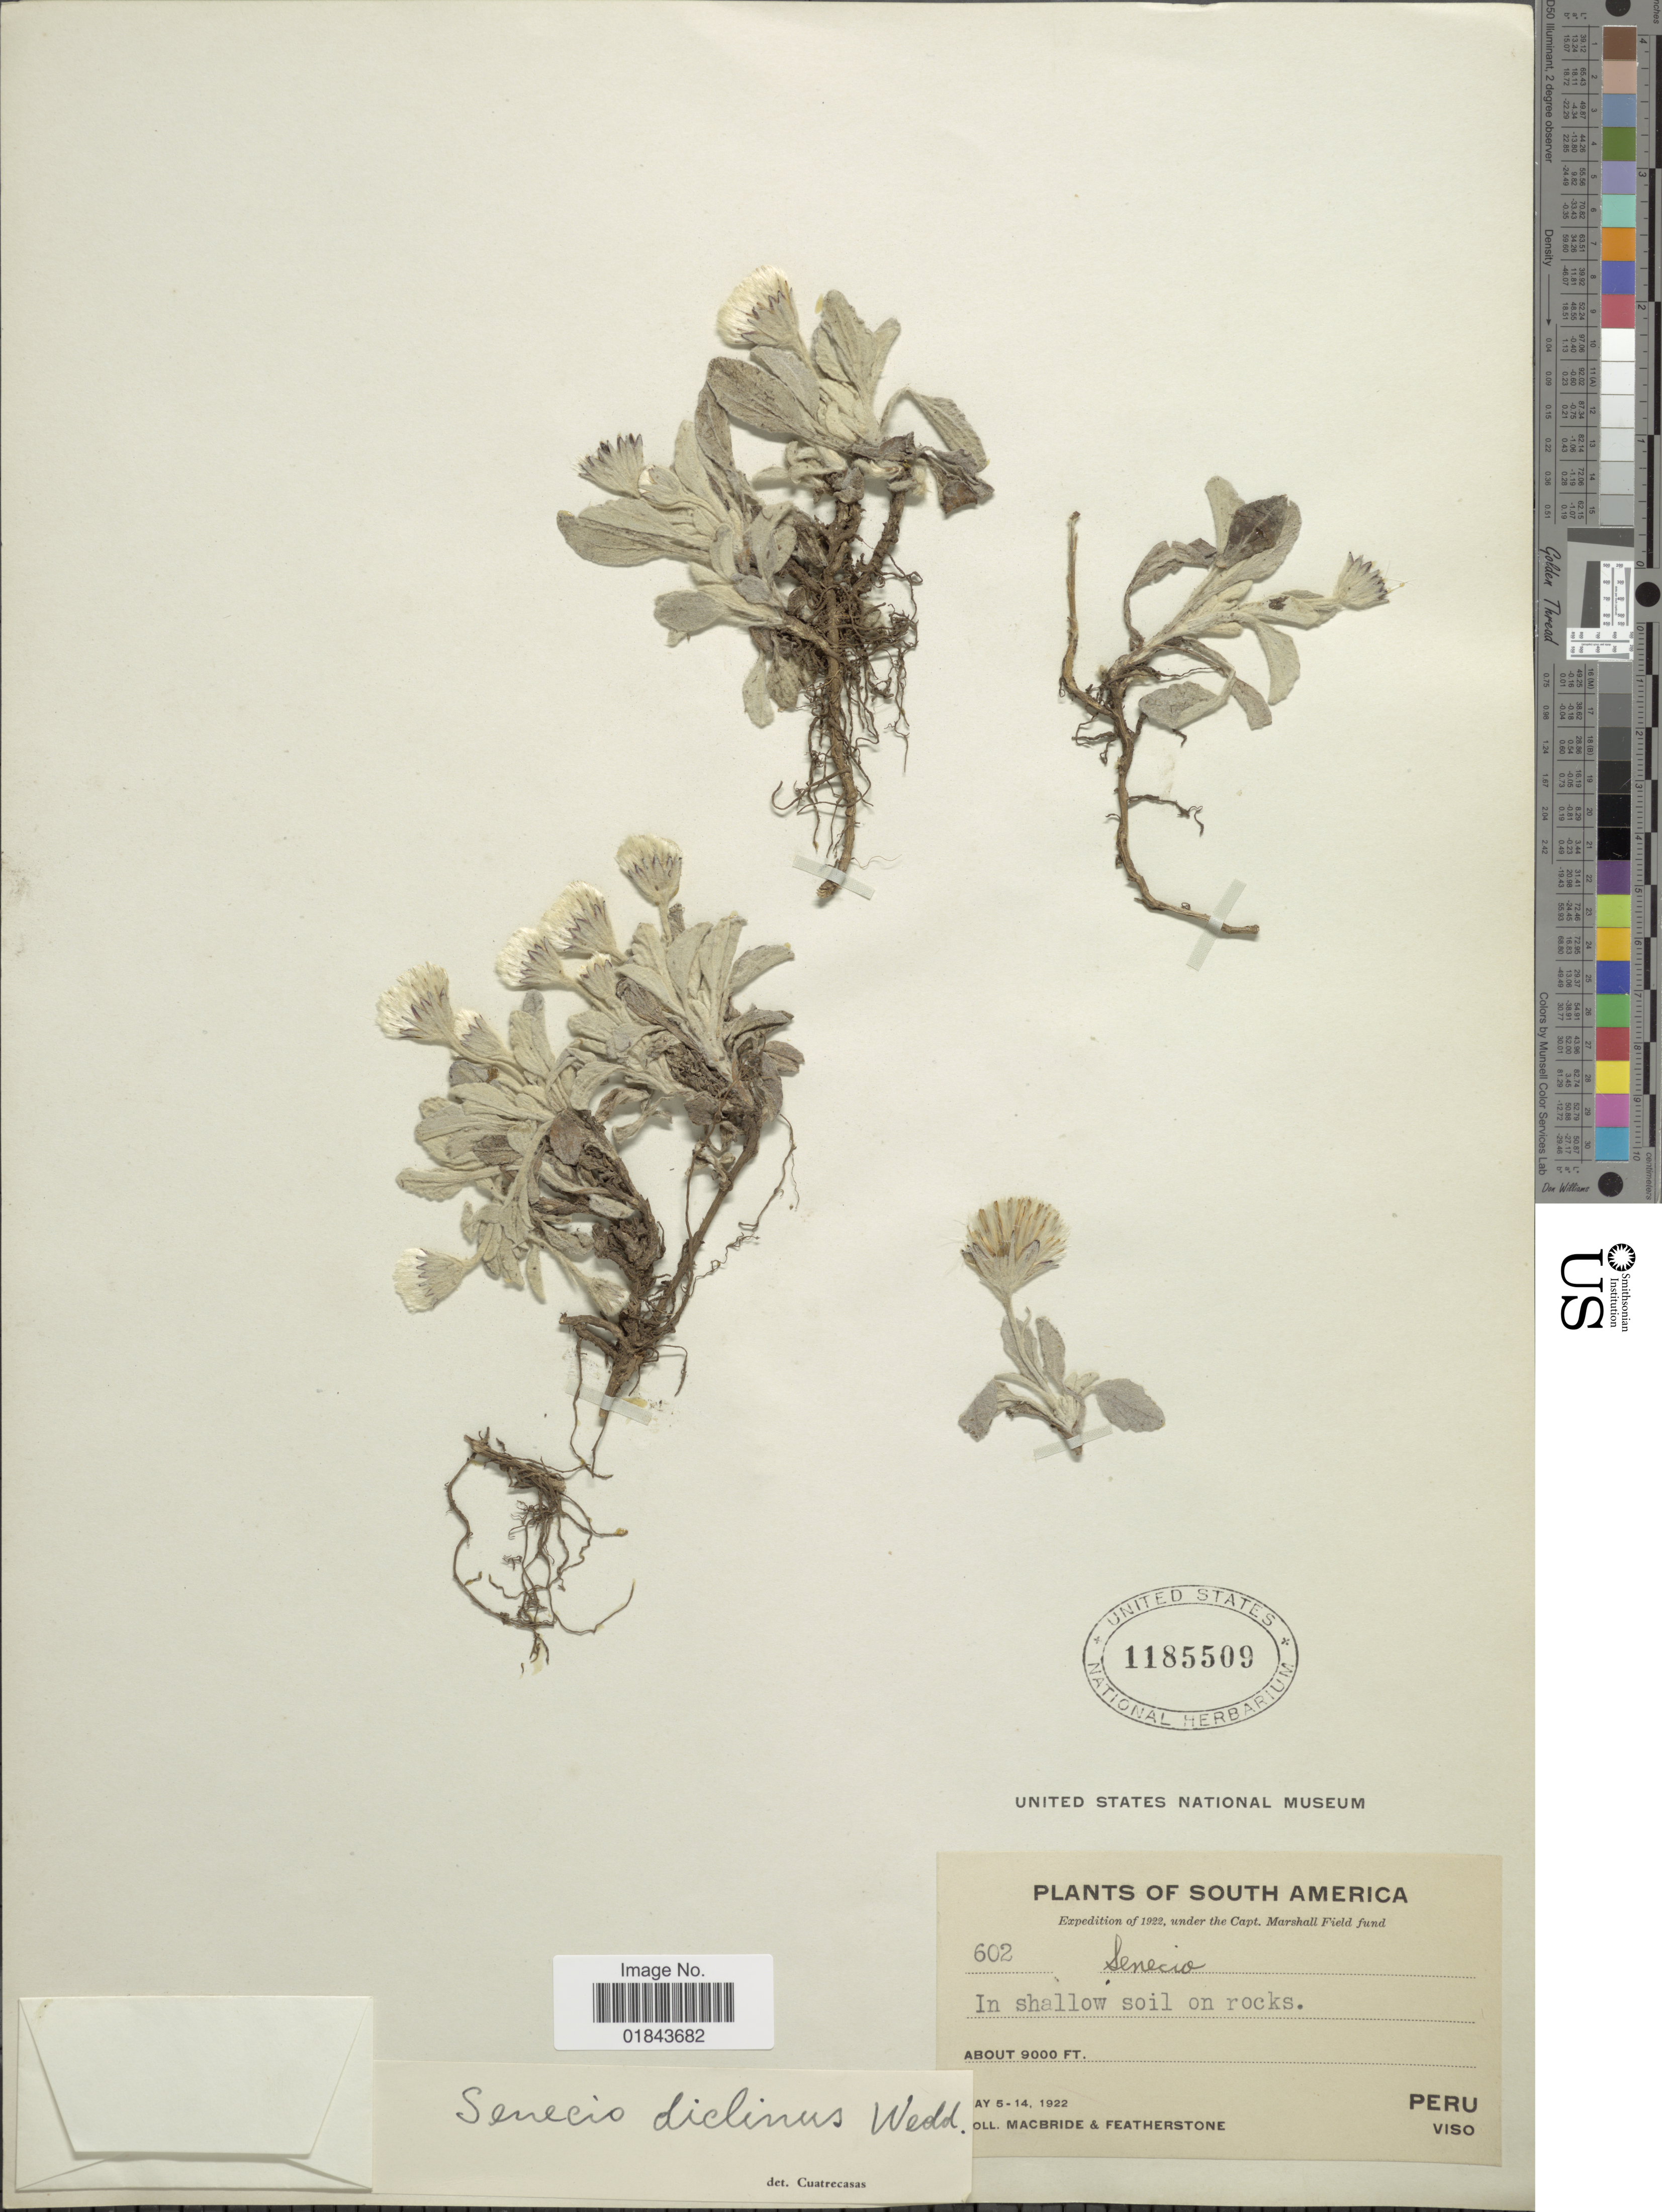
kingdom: Plantae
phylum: Tracheophyta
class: Magnoliopsida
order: Asterales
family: Asteraceae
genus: Chersodoma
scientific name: Chersodoma antennaria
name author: (Wedd.) Cabrera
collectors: Macbride, -- & -. Featherstone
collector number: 602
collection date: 1922-05-05/1922-05-14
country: Peru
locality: Viso, Peru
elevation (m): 27433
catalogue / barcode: US 1185509